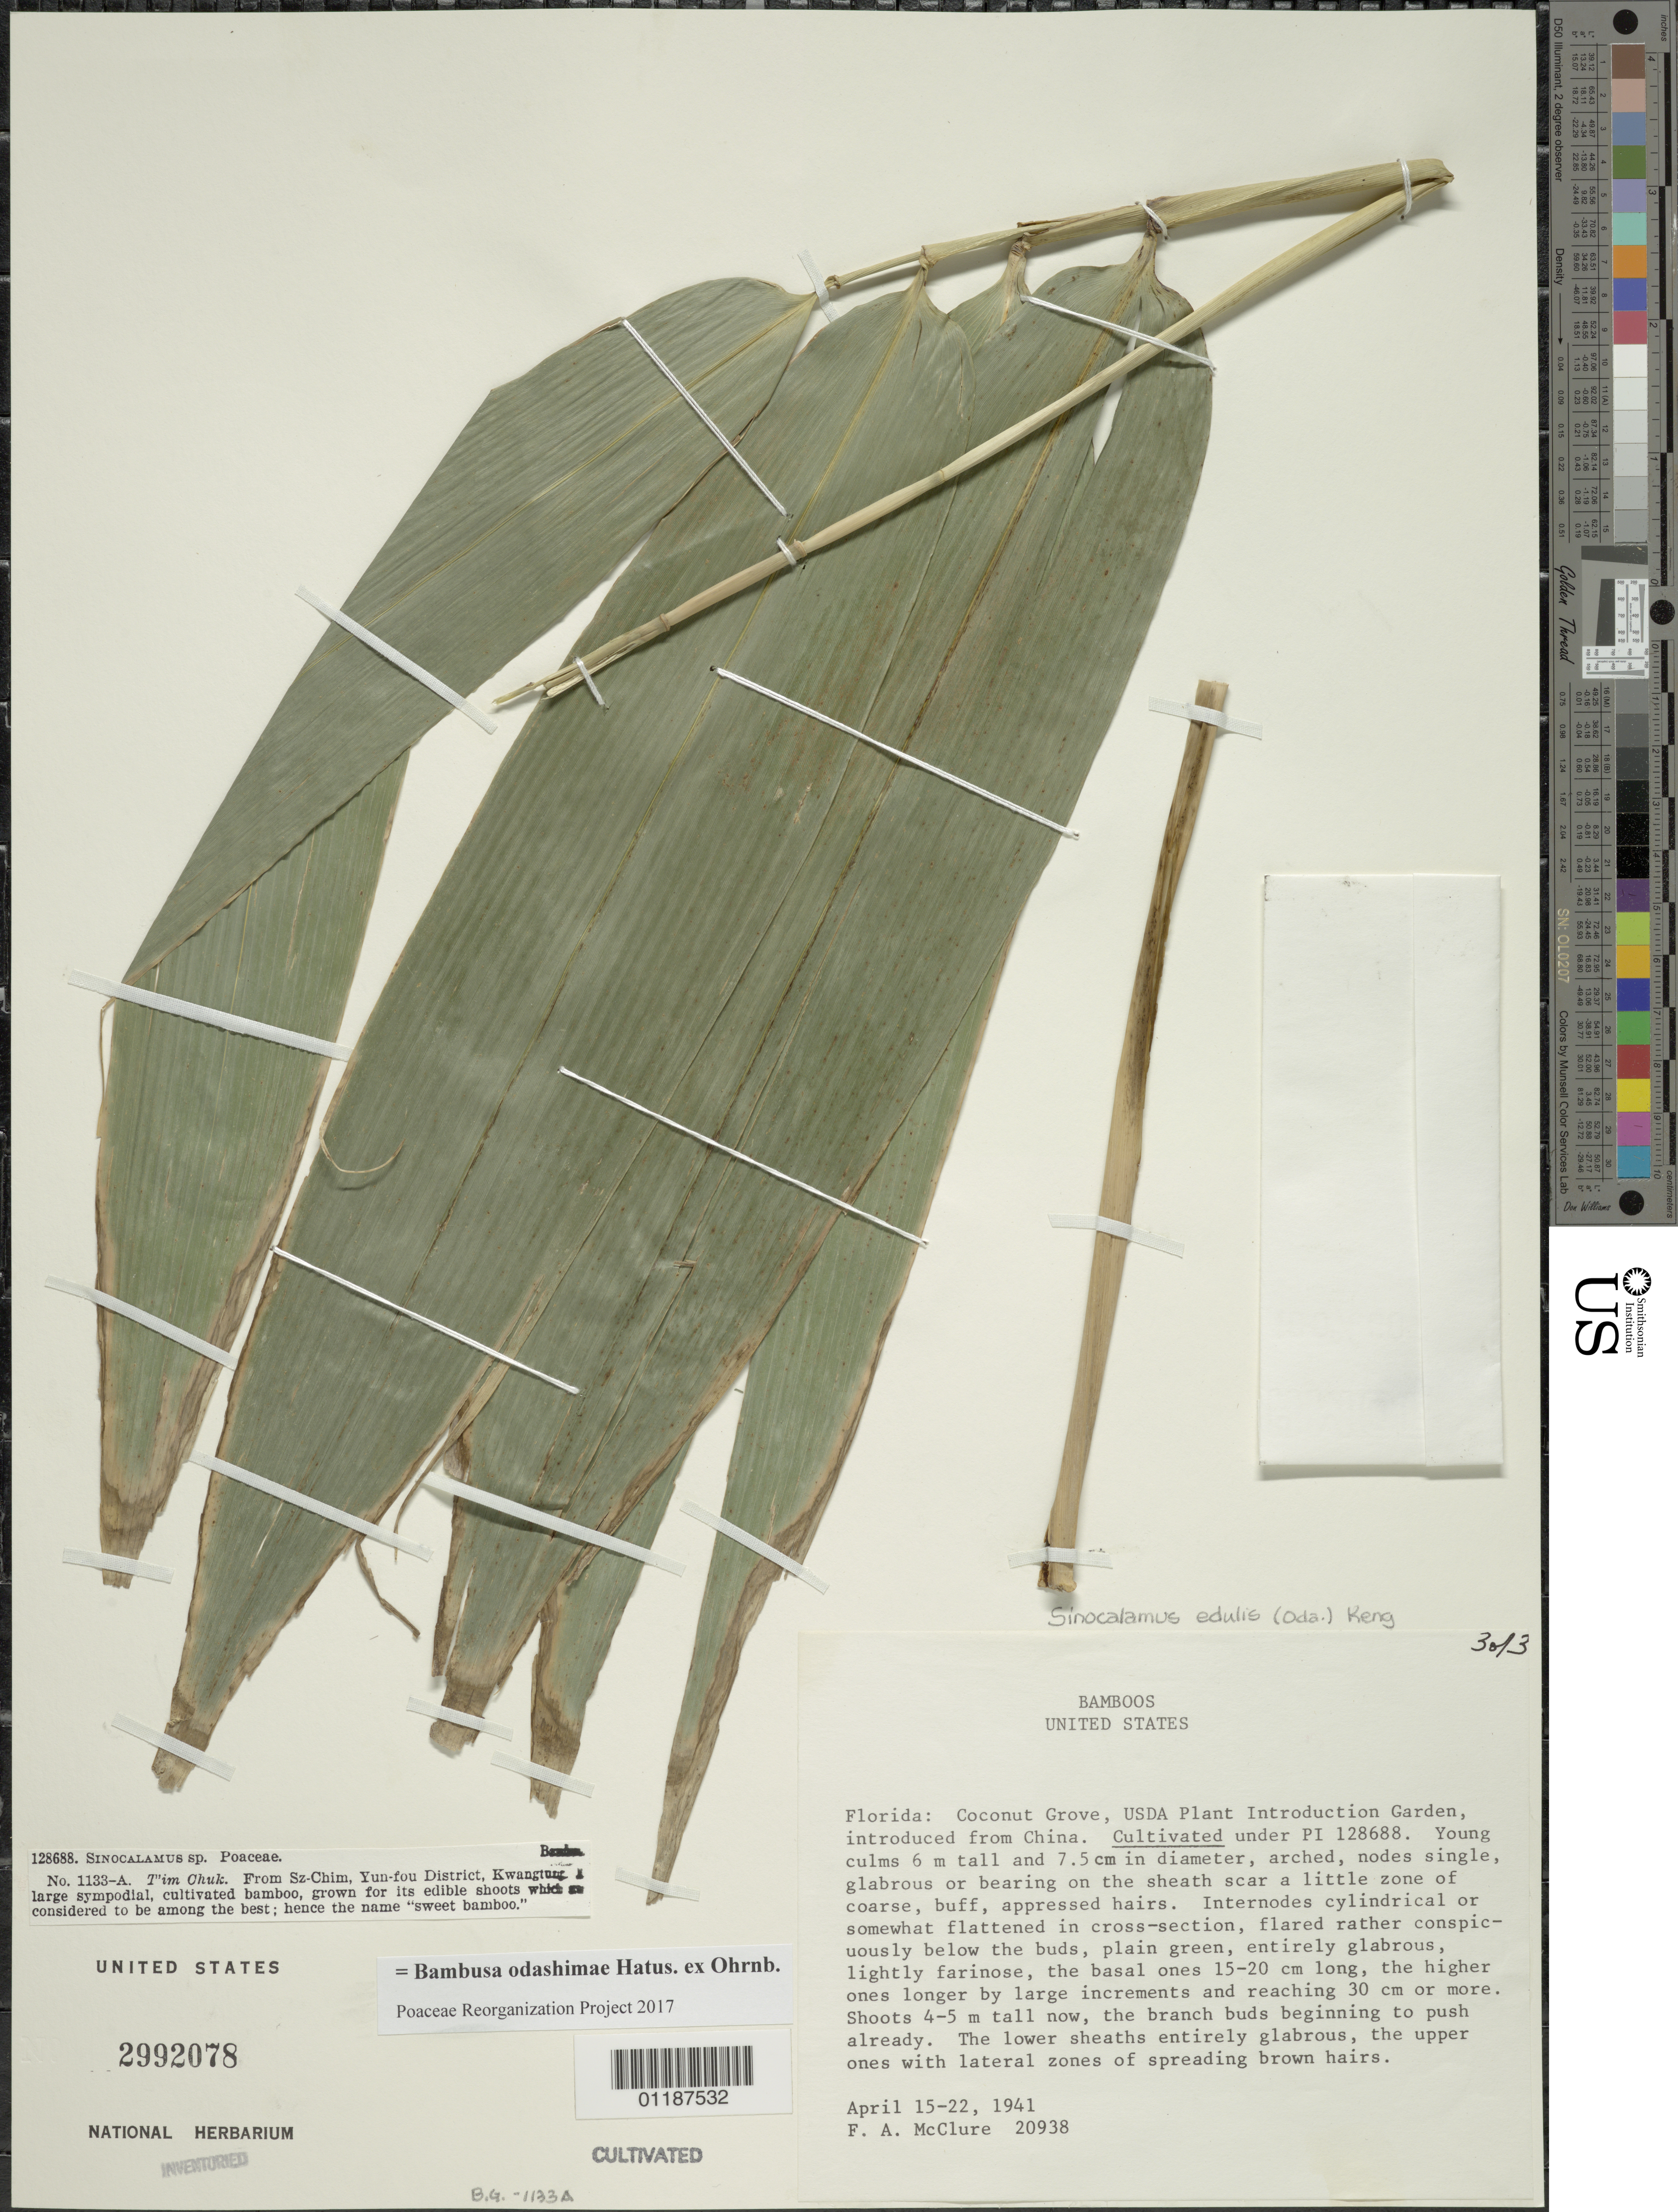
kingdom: Plantae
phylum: Tracheophyta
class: Liliopsida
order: Poales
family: Poaceae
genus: Bambusa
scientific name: Bambusa odashimae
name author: Hatus. ex D.Z. Li & Stapleton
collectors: F. A. McClure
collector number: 20938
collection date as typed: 15 Apr 1941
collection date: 1941-04-15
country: United States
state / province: Florida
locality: Coconut Grove, USDA, Plant Introduction Garden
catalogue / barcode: US 2992078